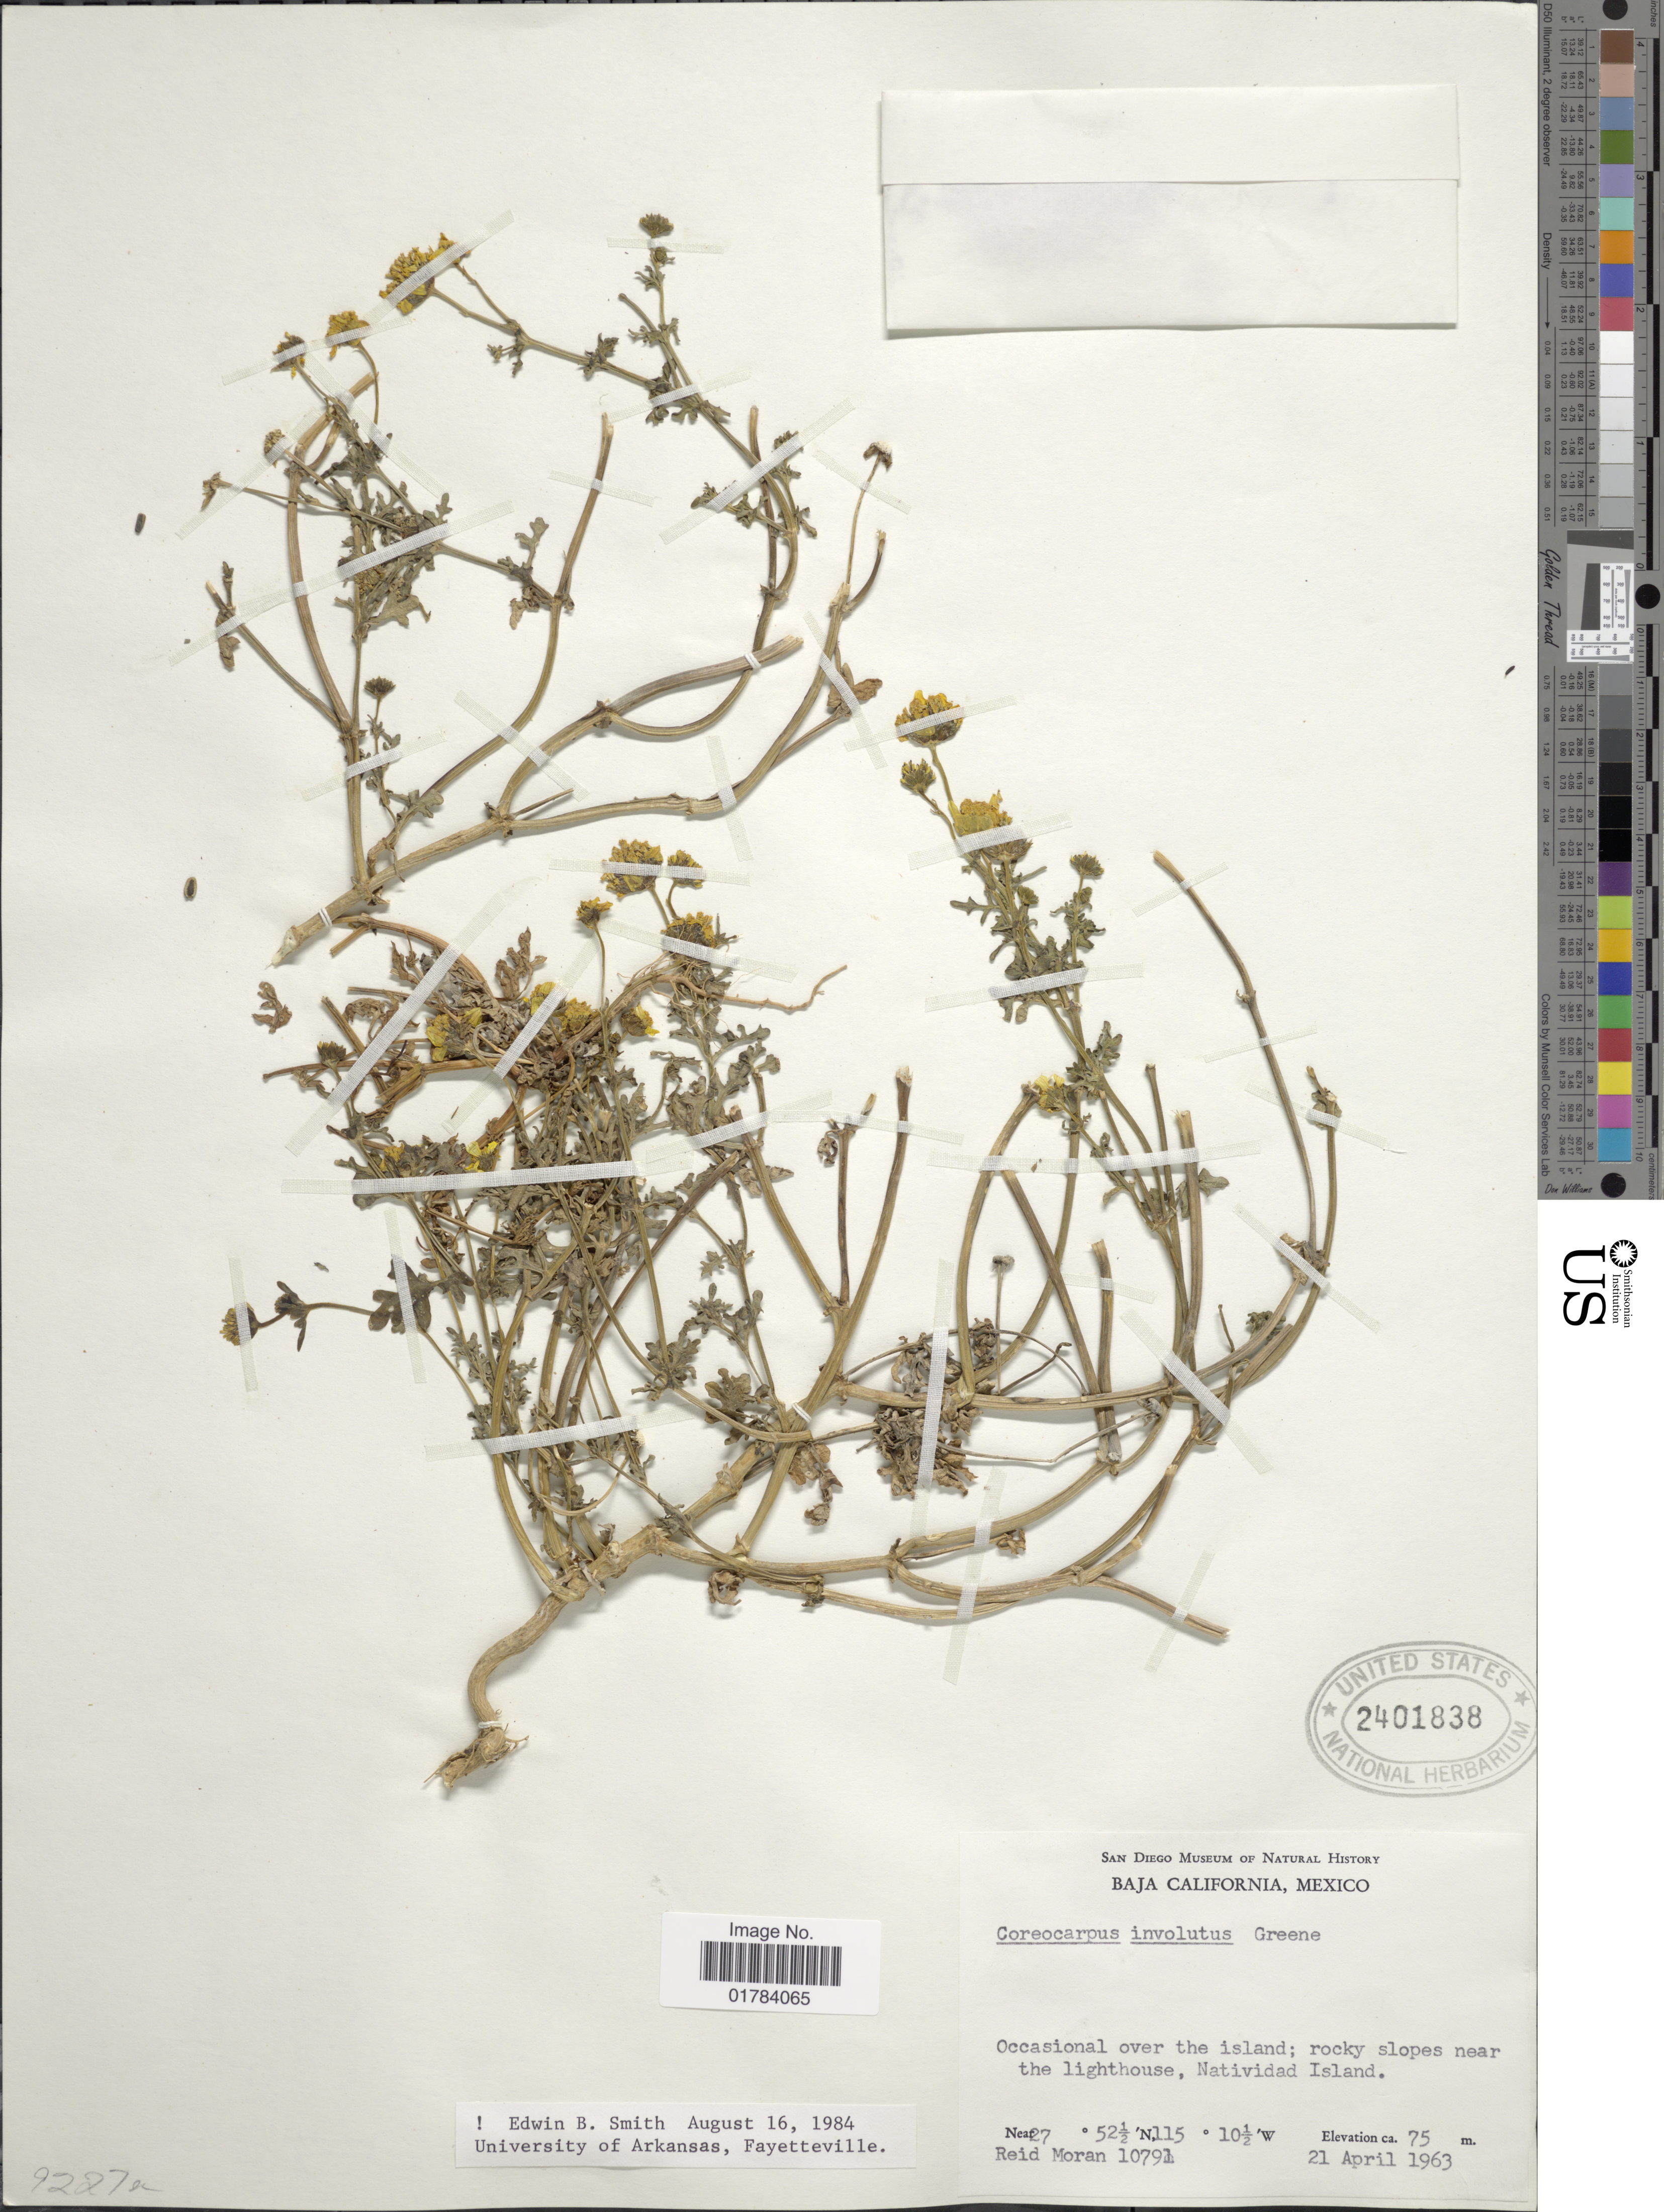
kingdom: Plantae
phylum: Tracheophyta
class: Magnoliopsida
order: Asterales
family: Asteraceae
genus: Coreocarpus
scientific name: Coreocarpus involutus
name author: Greene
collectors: R. V. Moran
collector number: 10791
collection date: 1963-04-21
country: Mexico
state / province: Baja California Sur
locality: Occasional over the Island; rocky slopes near the lighthouse, Natividad Island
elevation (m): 75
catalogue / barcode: US 2401838